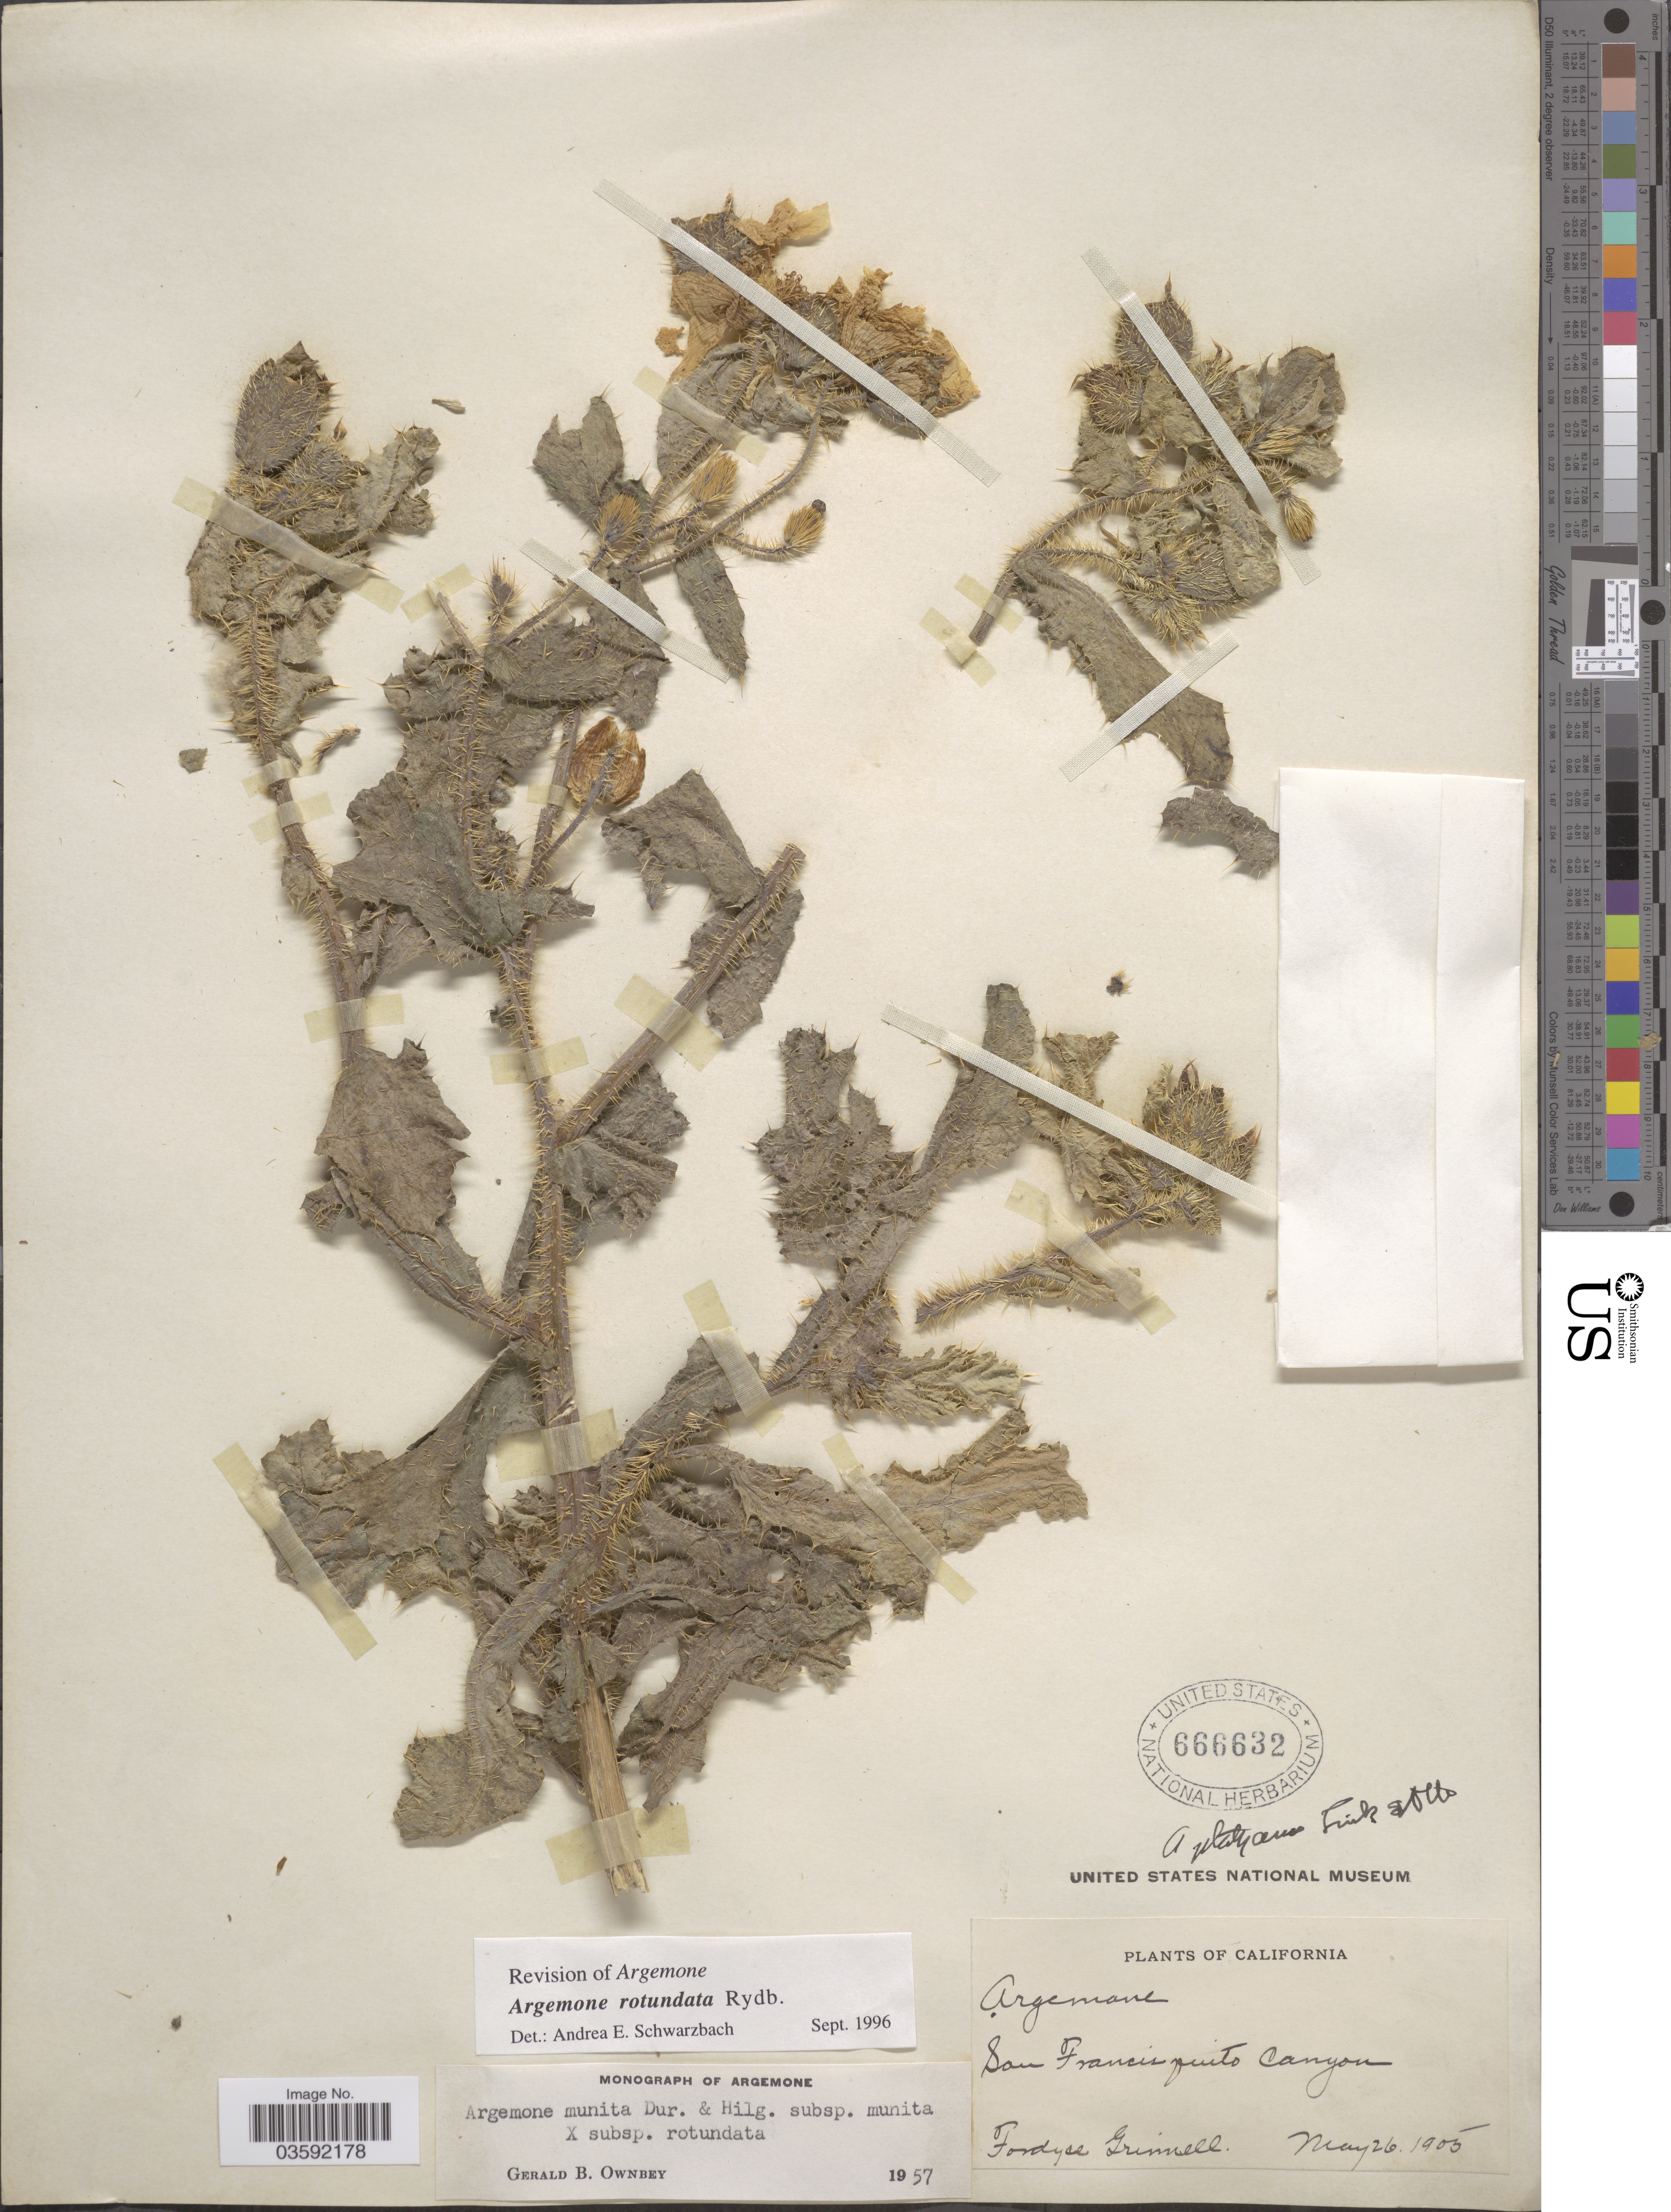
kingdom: Plantae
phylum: Tracheophyta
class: Magnoliopsida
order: Ranunculales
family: Papaveraceae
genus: Argemone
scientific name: Argemone rotundata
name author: Rydb.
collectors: F. Grinnell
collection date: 1905-05-26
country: United States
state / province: California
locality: San Francisquito Canyon.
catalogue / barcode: US 666632